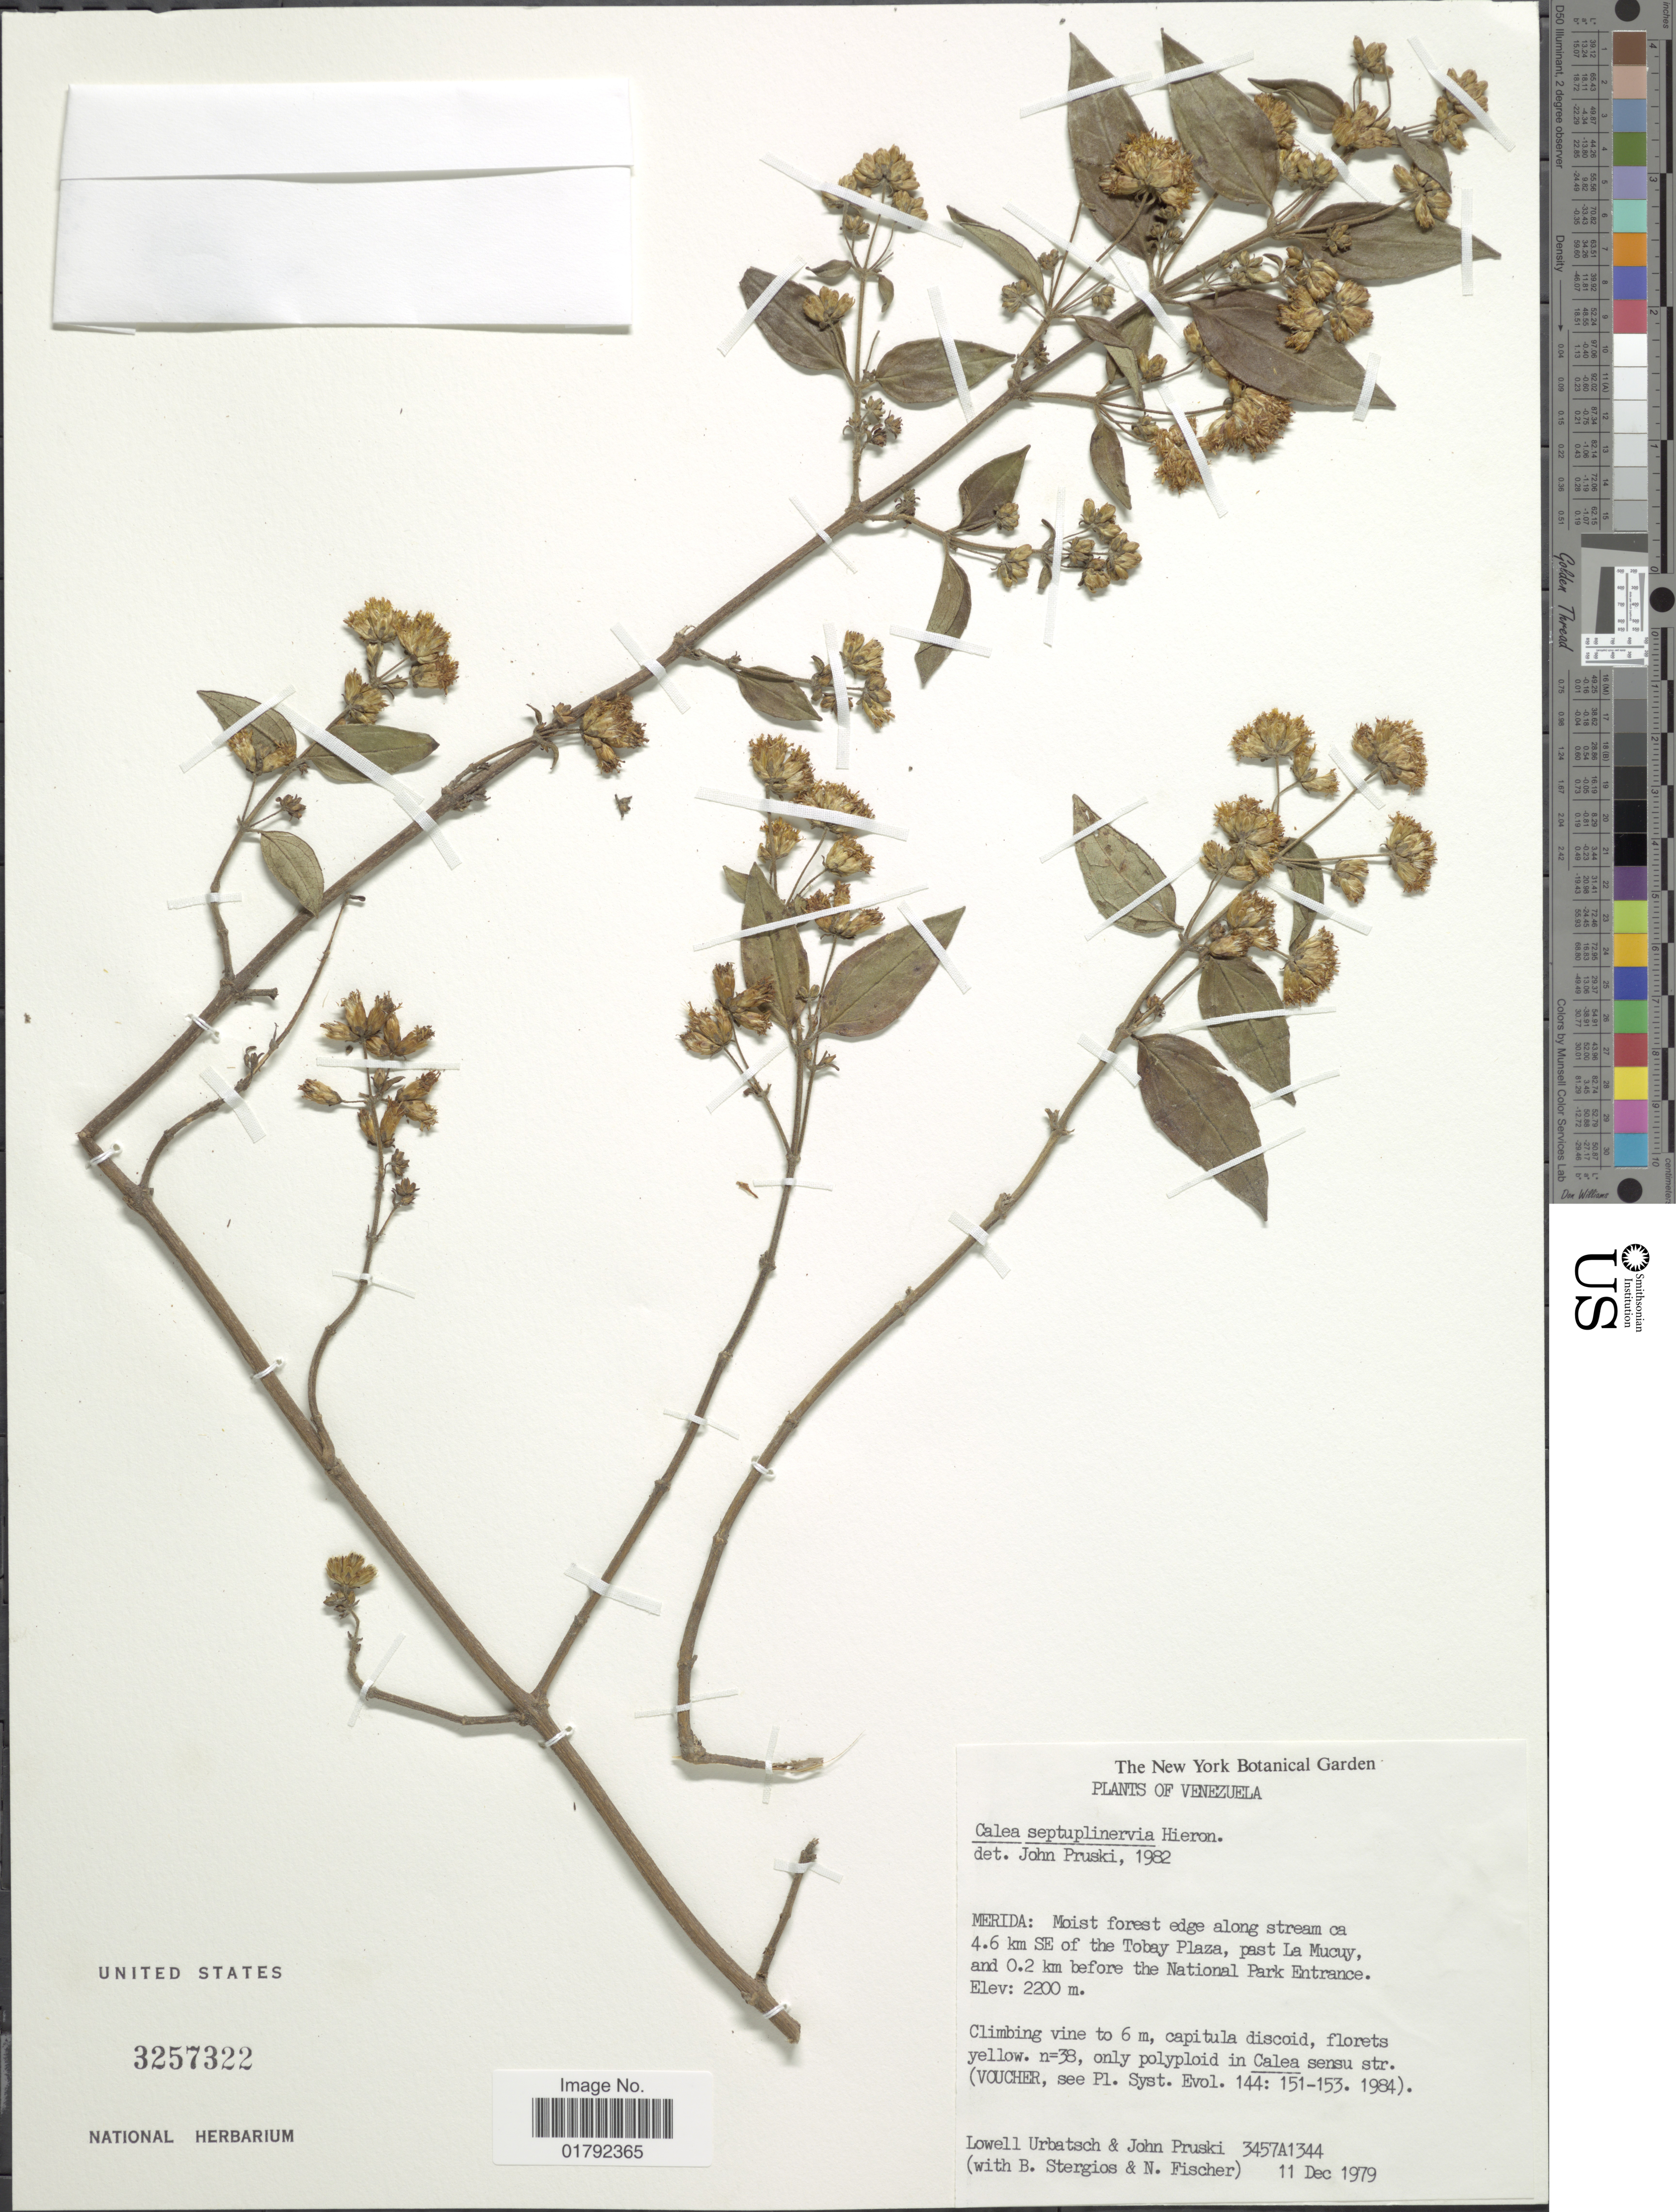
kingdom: Plantae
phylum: Tracheophyta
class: Magnoliopsida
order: Asterales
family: Asteraceae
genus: Calea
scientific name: Calea septuplinervia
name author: Hieron.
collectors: L. Urbatsch, J. F. Pruski, B. G. Stergios & N. Fischer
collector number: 3457A1344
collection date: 1979-12-11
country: Venezuela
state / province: Mérida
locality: ca 4.6 km SE of Tobay Plaza, past La Mucuy, and 0.2 km before the national park entrance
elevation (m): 2200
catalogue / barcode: US 3257322